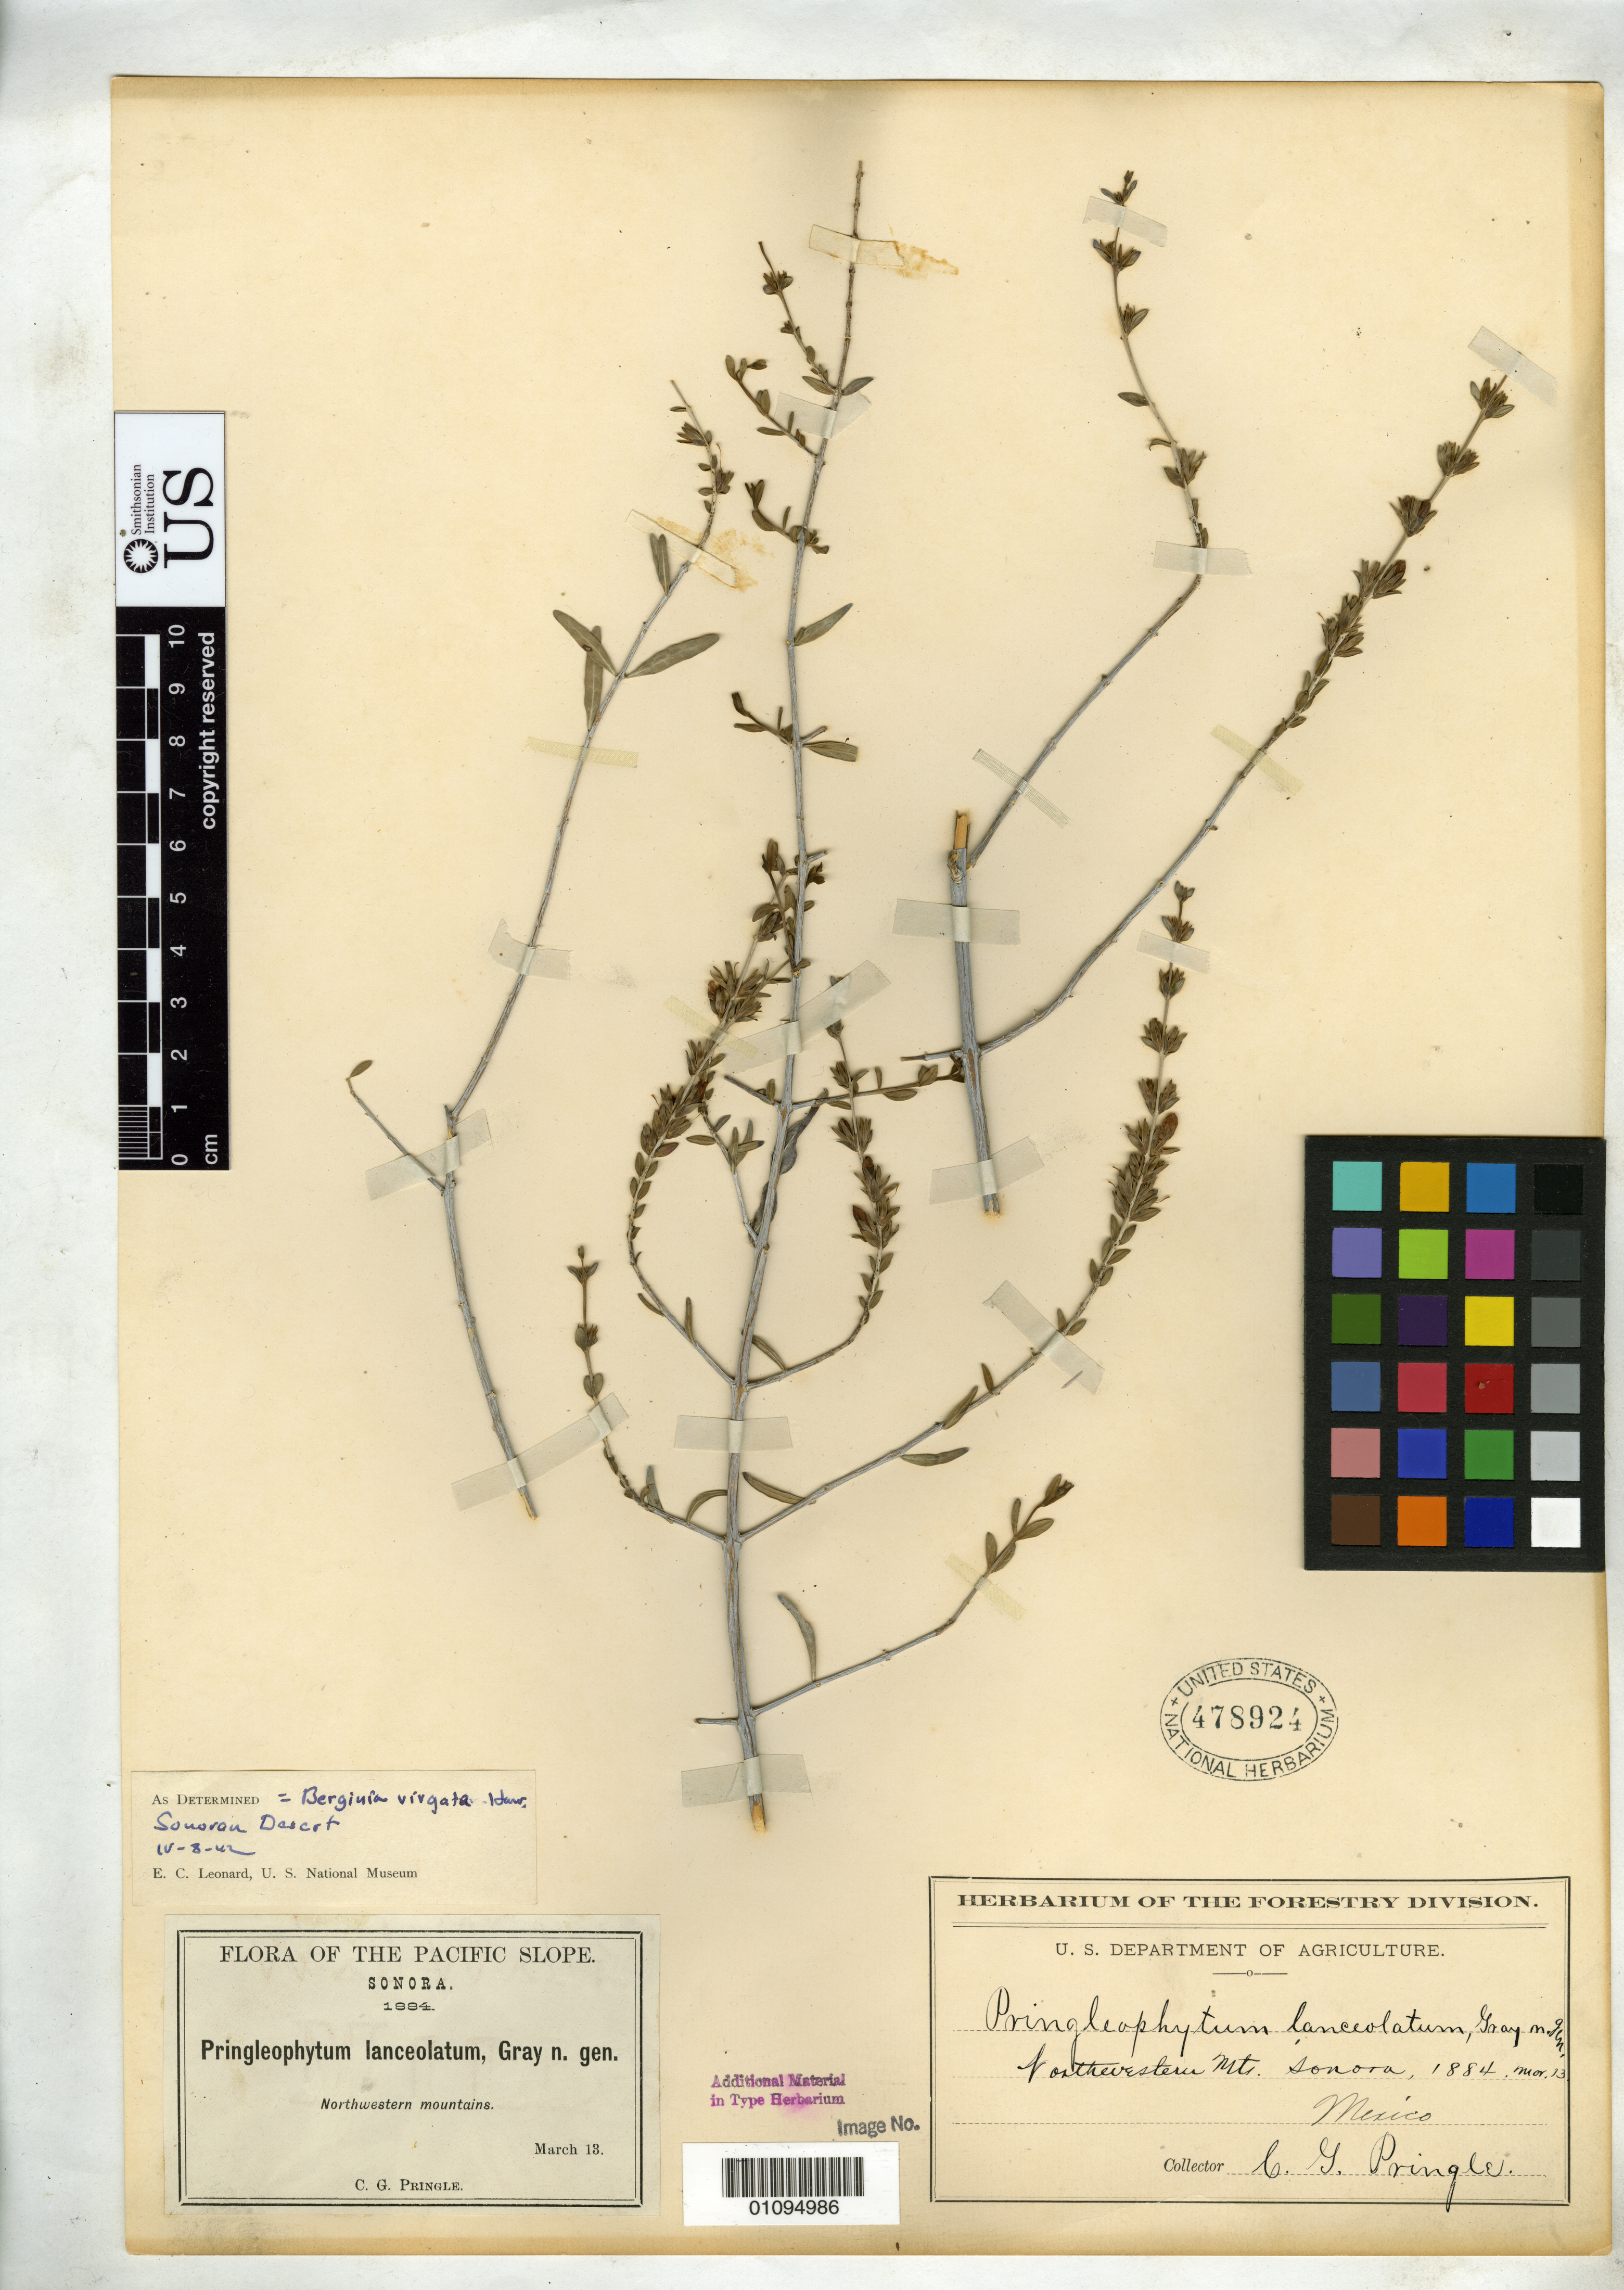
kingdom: Plantae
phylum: Tracheophyta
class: Magnoliopsida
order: Lamiales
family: Acanthaceae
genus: Pringleophytum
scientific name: Pringleophytum lanceolatum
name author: A. Gray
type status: Isotype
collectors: C. G. Pringle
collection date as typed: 13 Mar 1884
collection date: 1884-03-13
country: Mexico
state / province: Sonora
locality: Northwestern mountains.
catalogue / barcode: US 478924